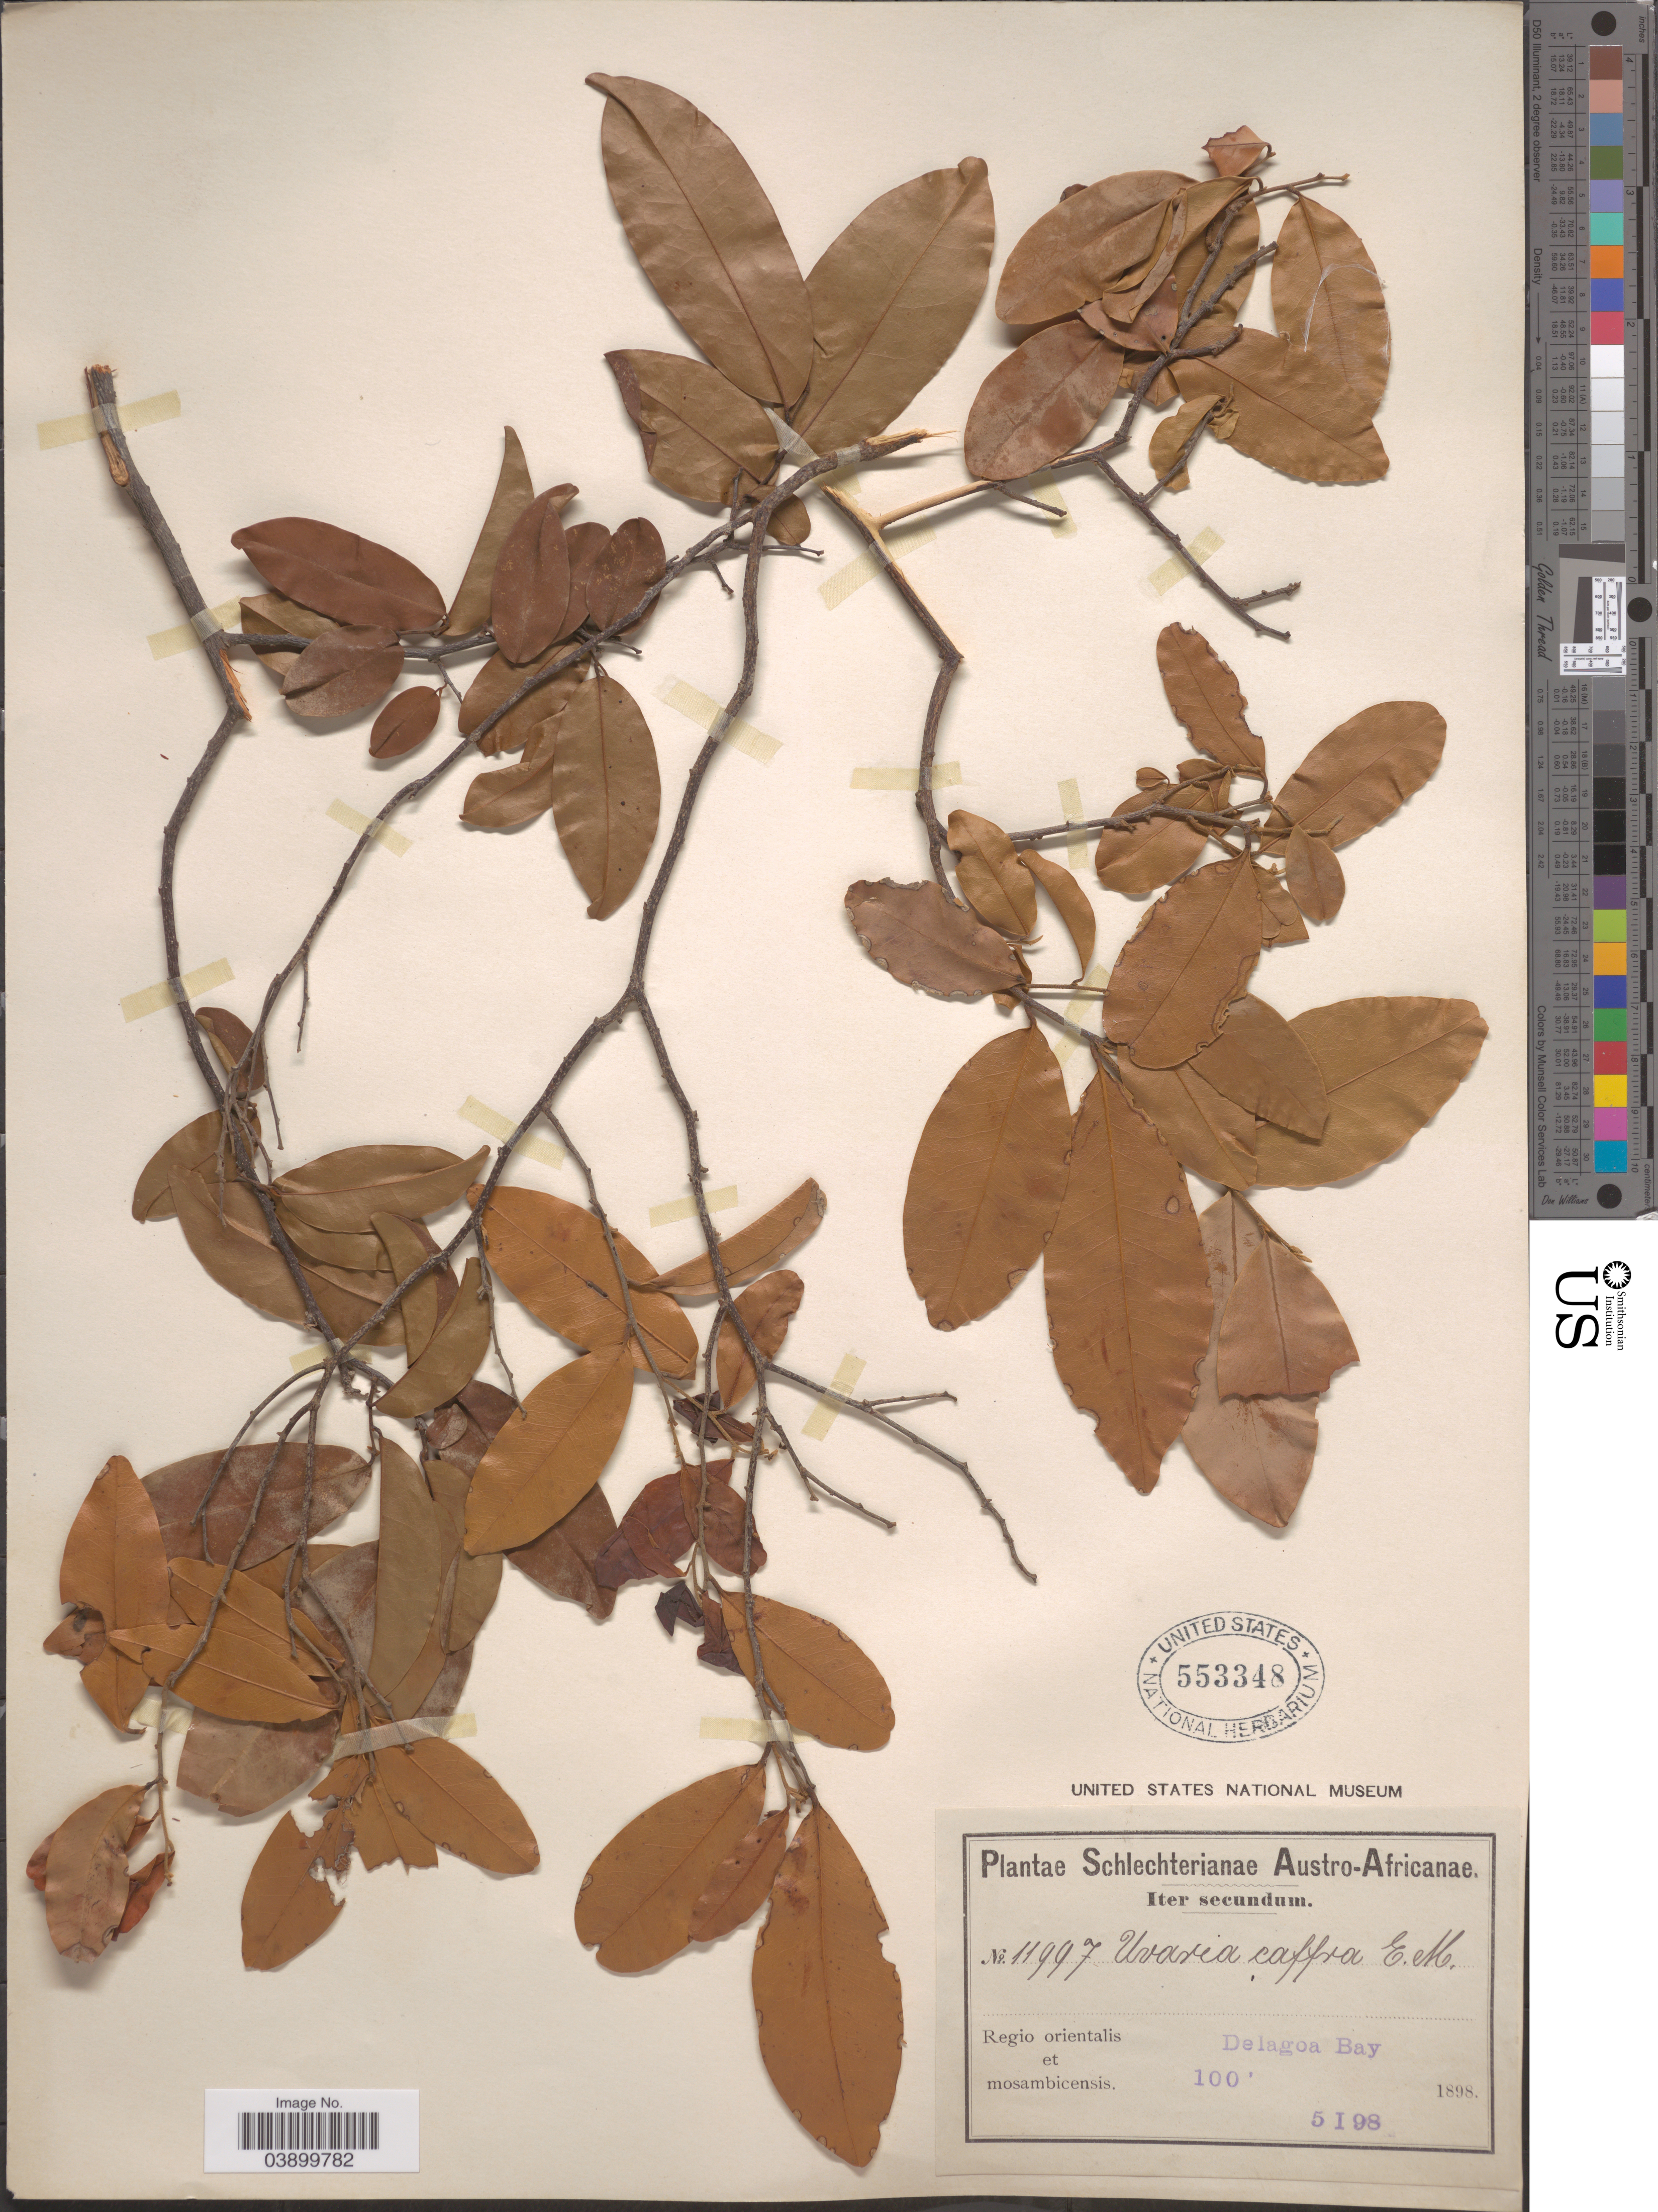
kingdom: Plantae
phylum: Tracheophyta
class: Magnoliopsida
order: Magnoliales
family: Annonaceae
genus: Uvaria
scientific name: Uvaria caffra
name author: E. Mey. ex Harv. & Sond.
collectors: Schlechter, --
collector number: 11997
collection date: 1898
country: Mozambique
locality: Regio orientalis et mosambicensis. Delagoa Bay.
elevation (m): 30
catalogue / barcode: US 553348